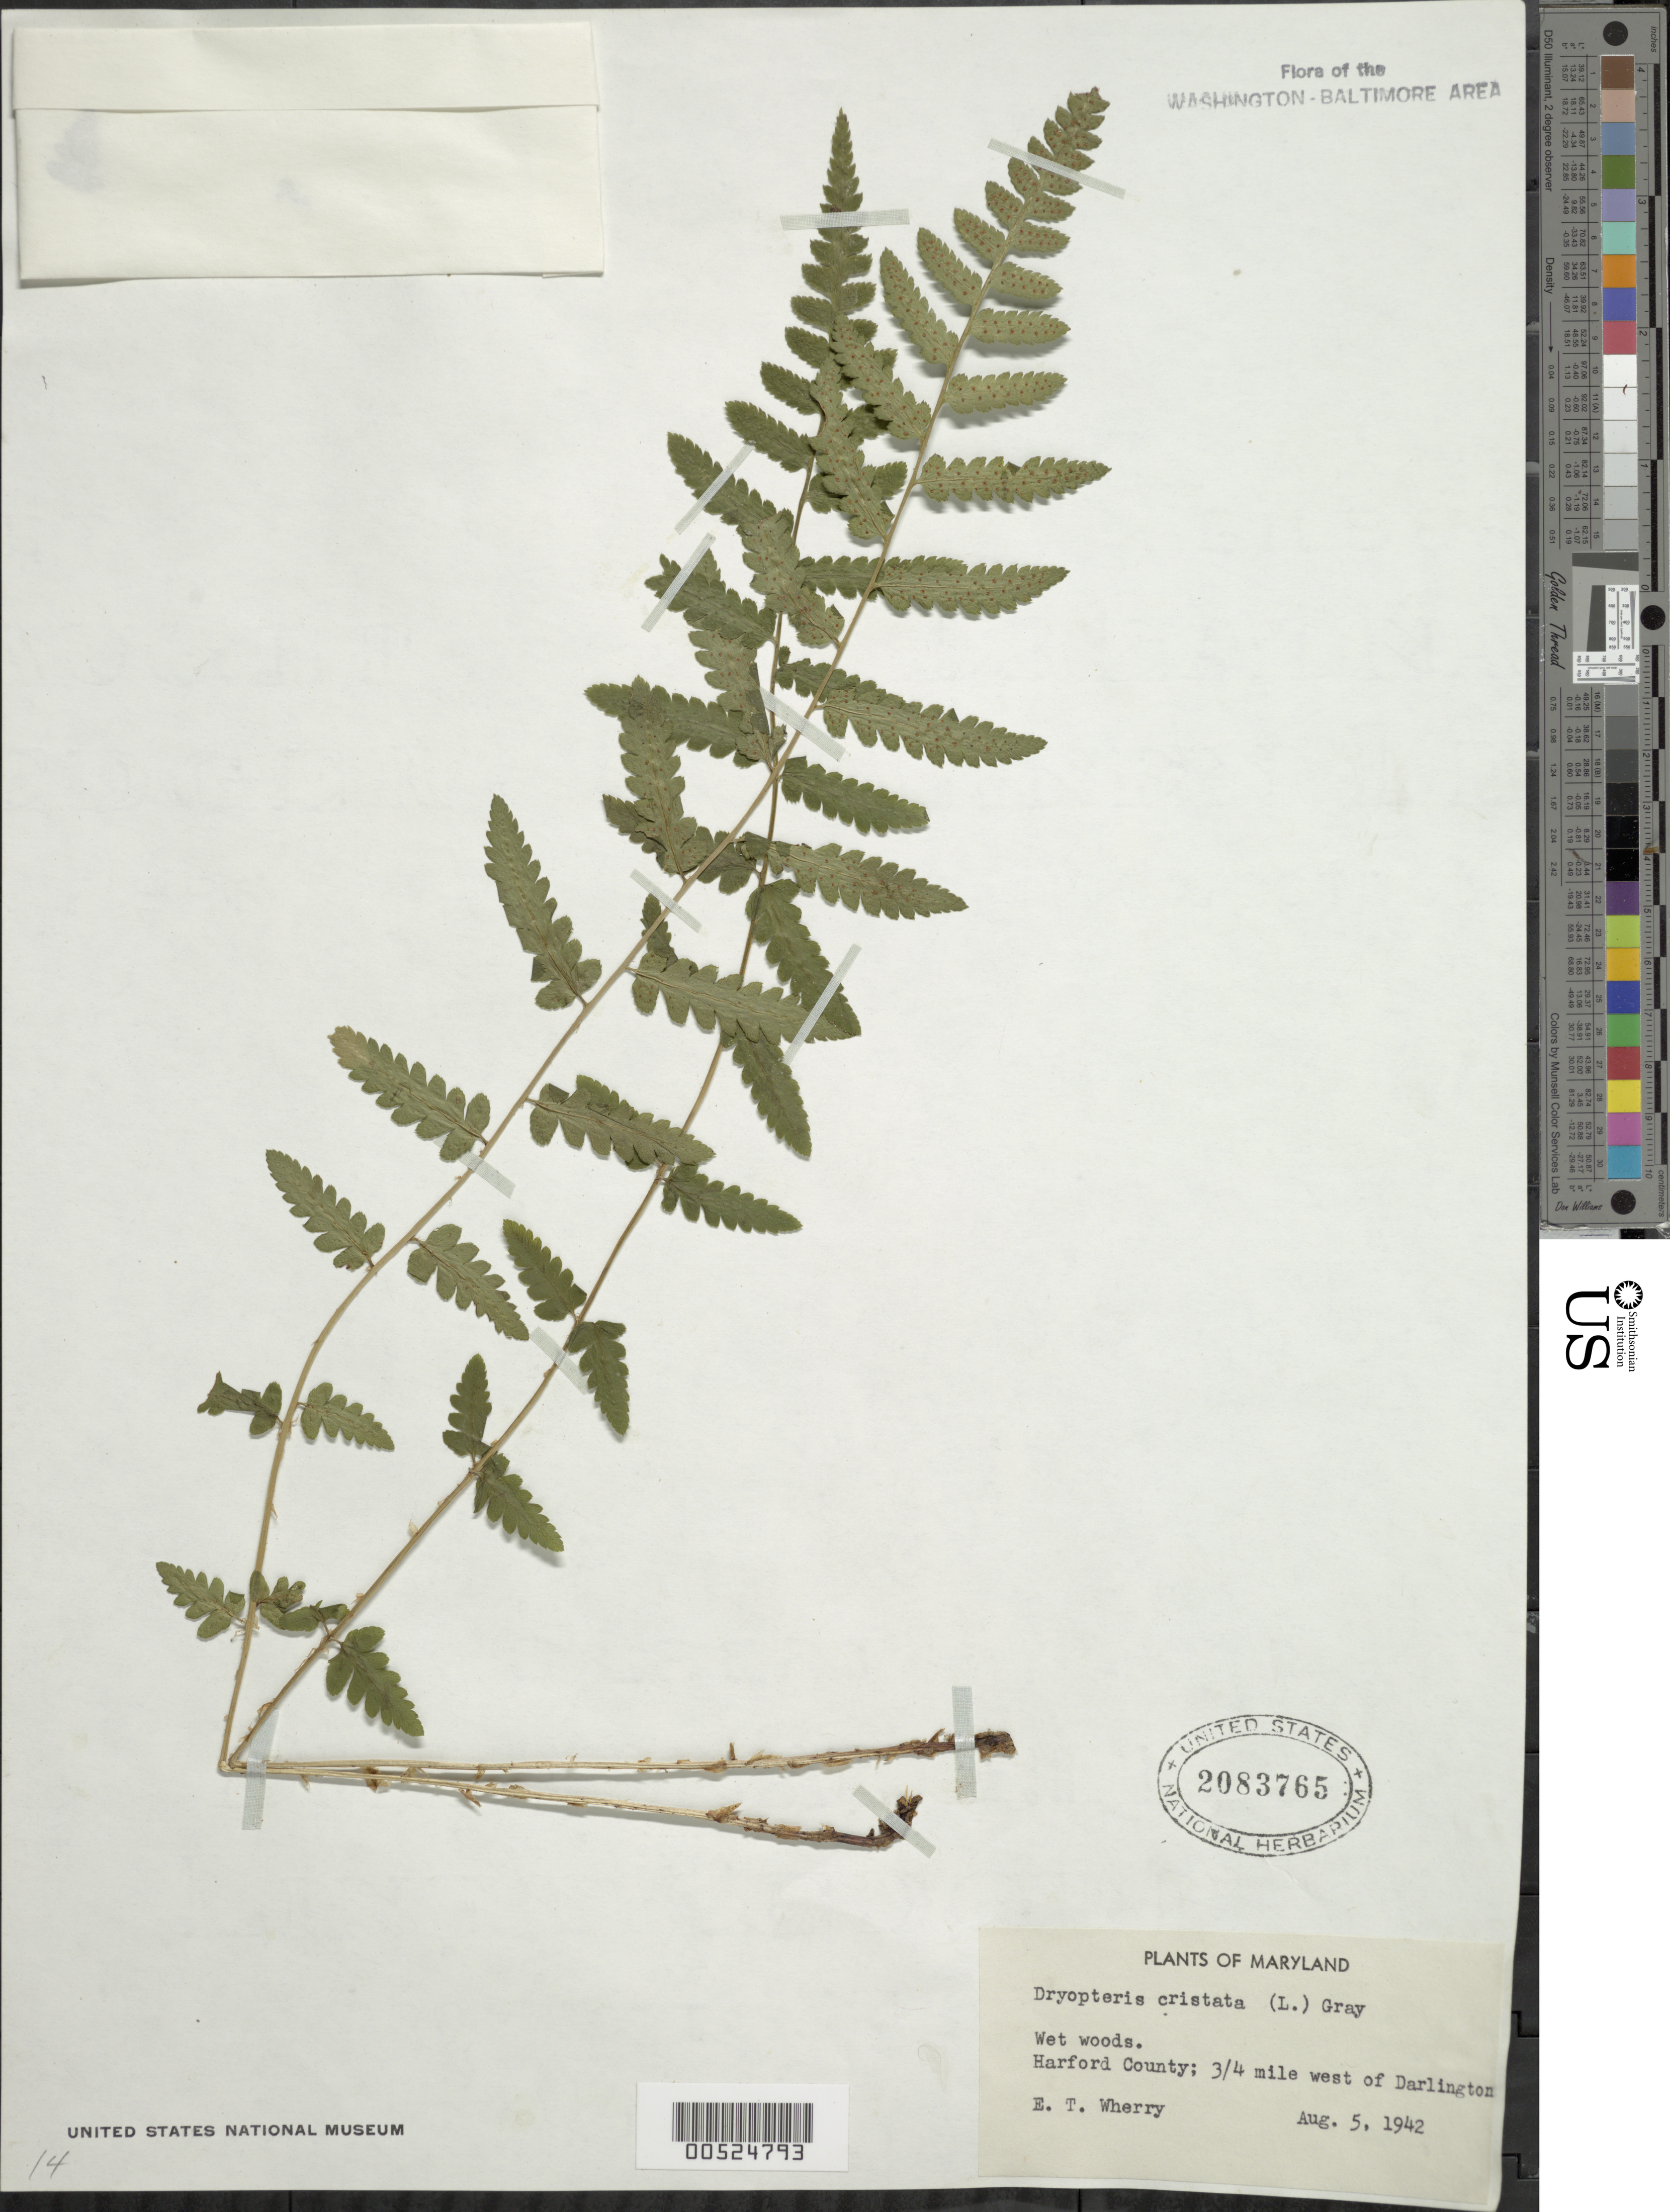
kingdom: Plantae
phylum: Tracheophyta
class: Polypodiopsida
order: Polypodiales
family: Dryopteridaceae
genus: Dryopteris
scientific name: Dryopteris cristata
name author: (L.) A. Gray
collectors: E. T. Wherry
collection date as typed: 05 Aug 1942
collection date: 1942-08-05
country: United States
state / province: Maryland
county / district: Harford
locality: Darlington, 0.75 W of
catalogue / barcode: US 2083765